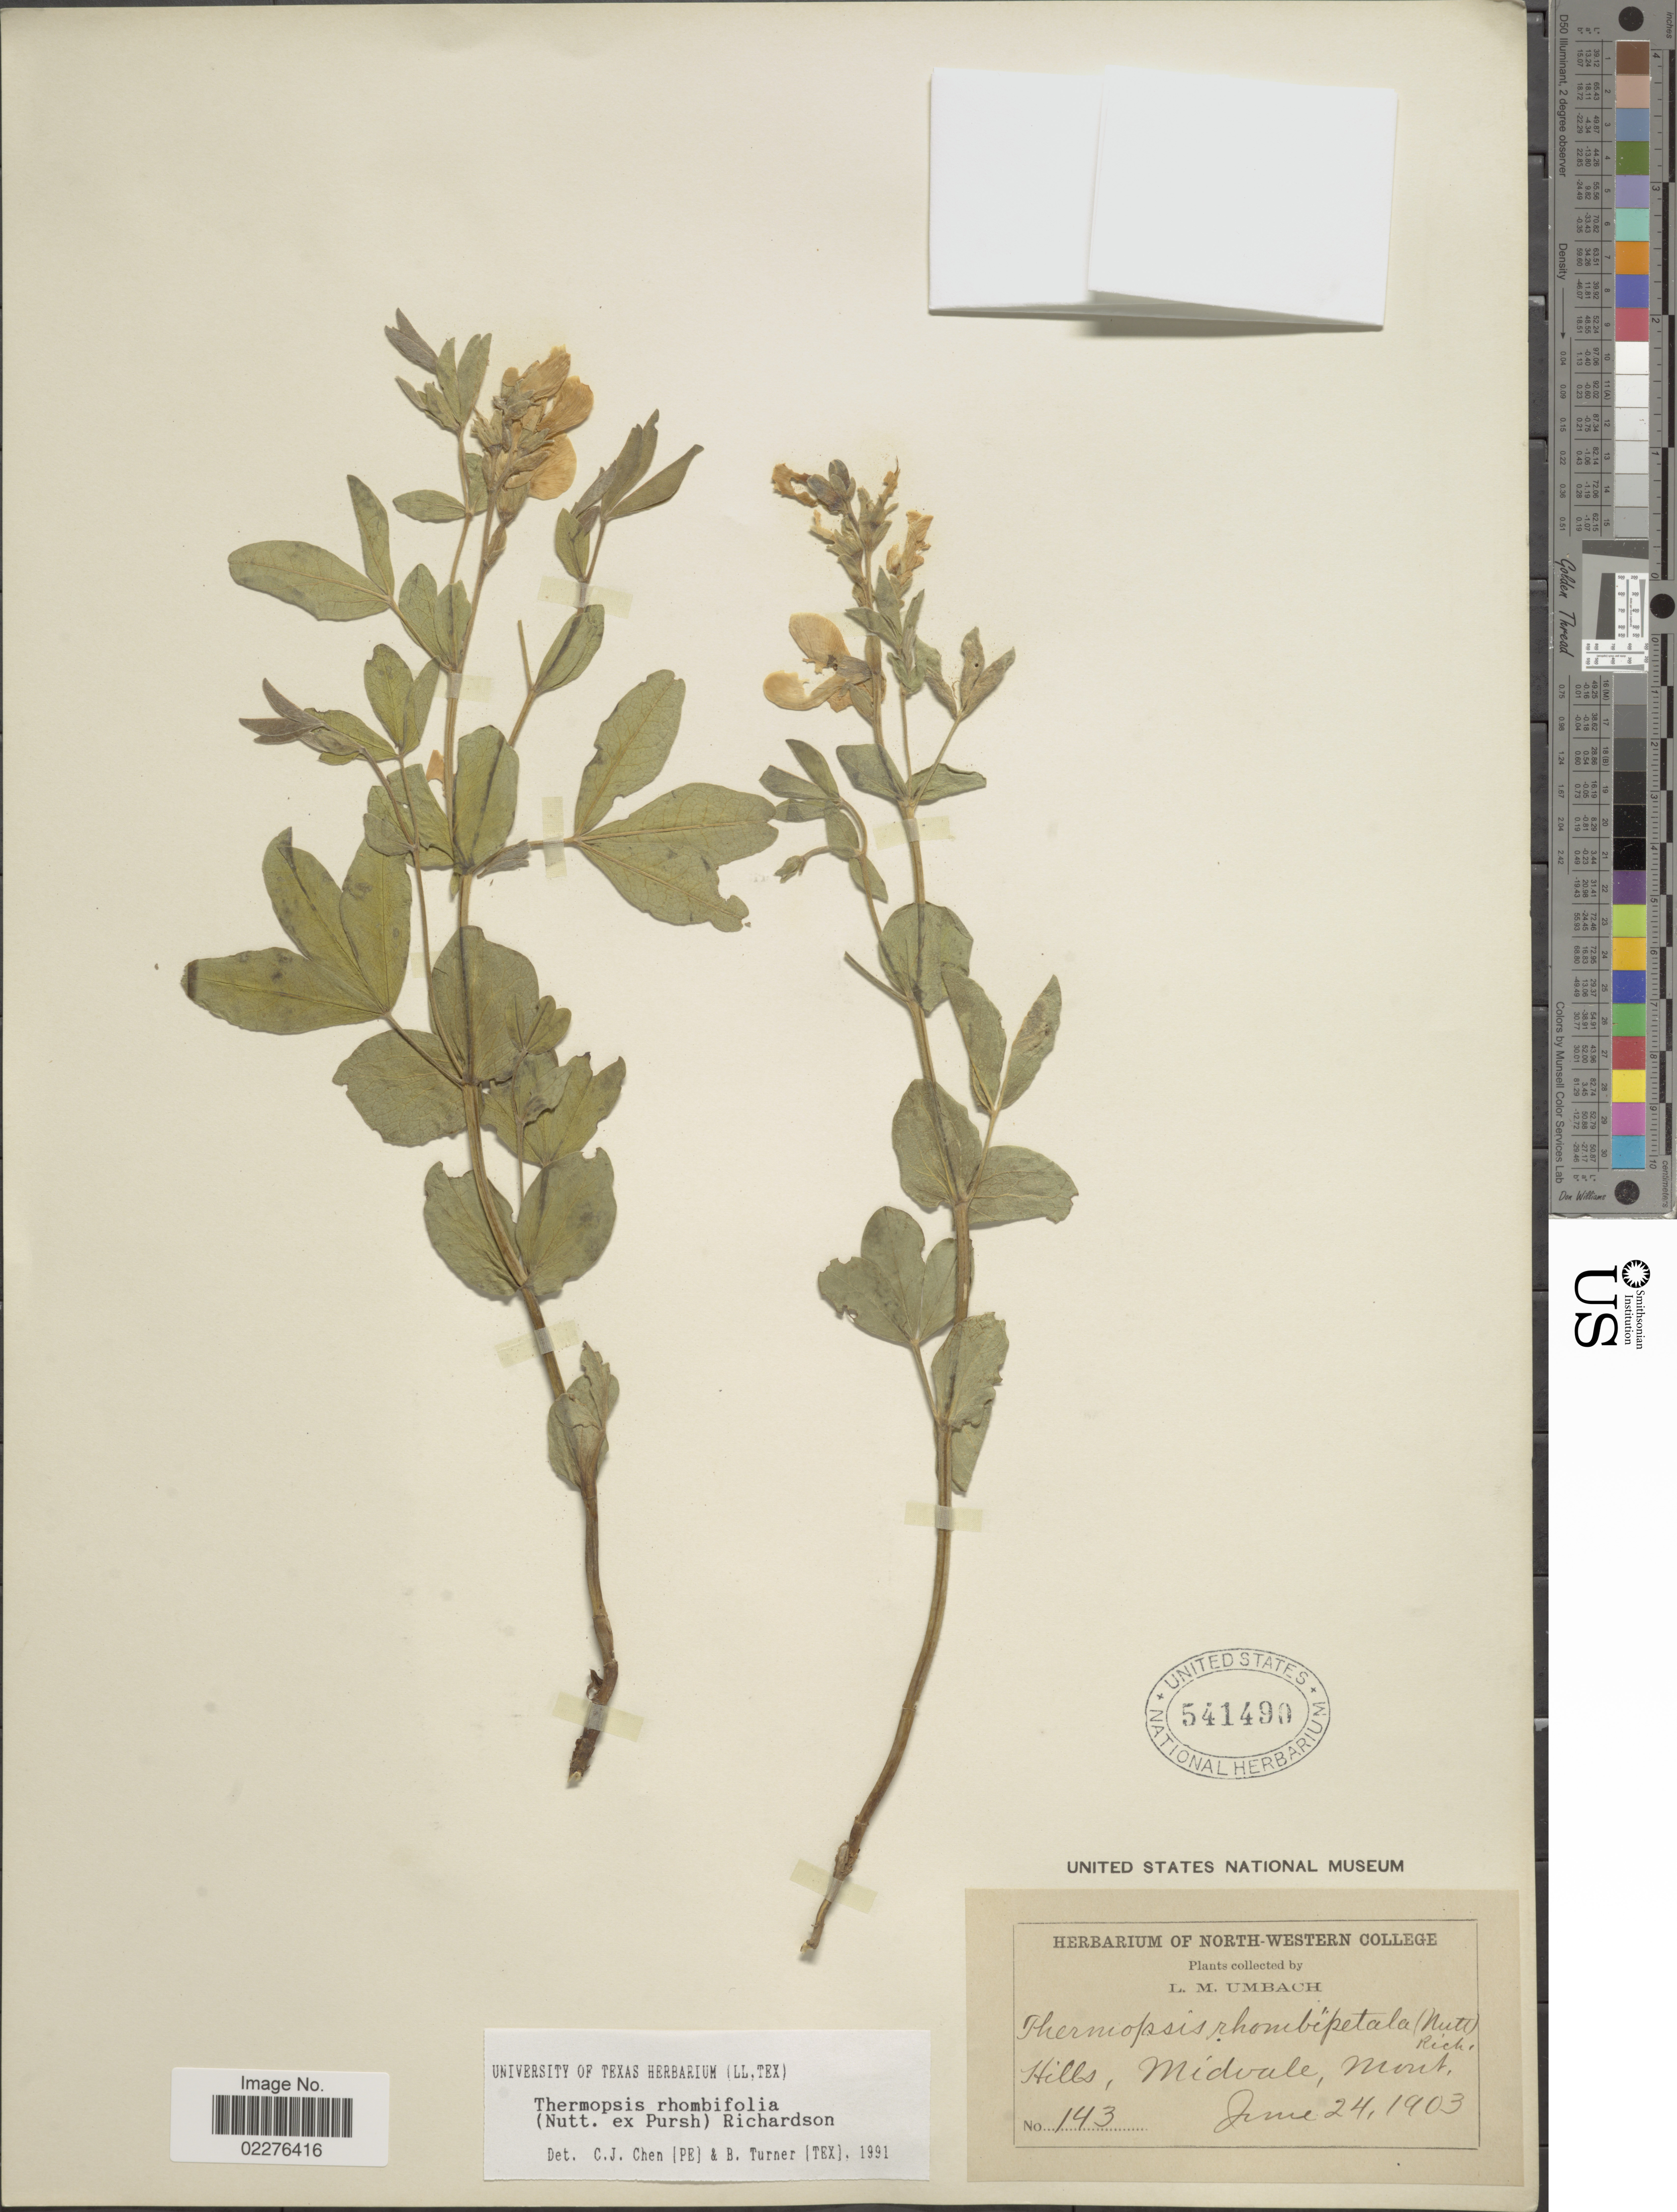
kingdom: Plantae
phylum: Tracheophyta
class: Magnoliopsida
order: Fabales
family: Fabaceae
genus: Thermopsis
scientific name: Thermopsis rhombifolia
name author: Richardson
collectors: L. M. Umbach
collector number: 143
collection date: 1903-06-24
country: United States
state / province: Montana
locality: Hills, Midvale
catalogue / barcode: US 541490